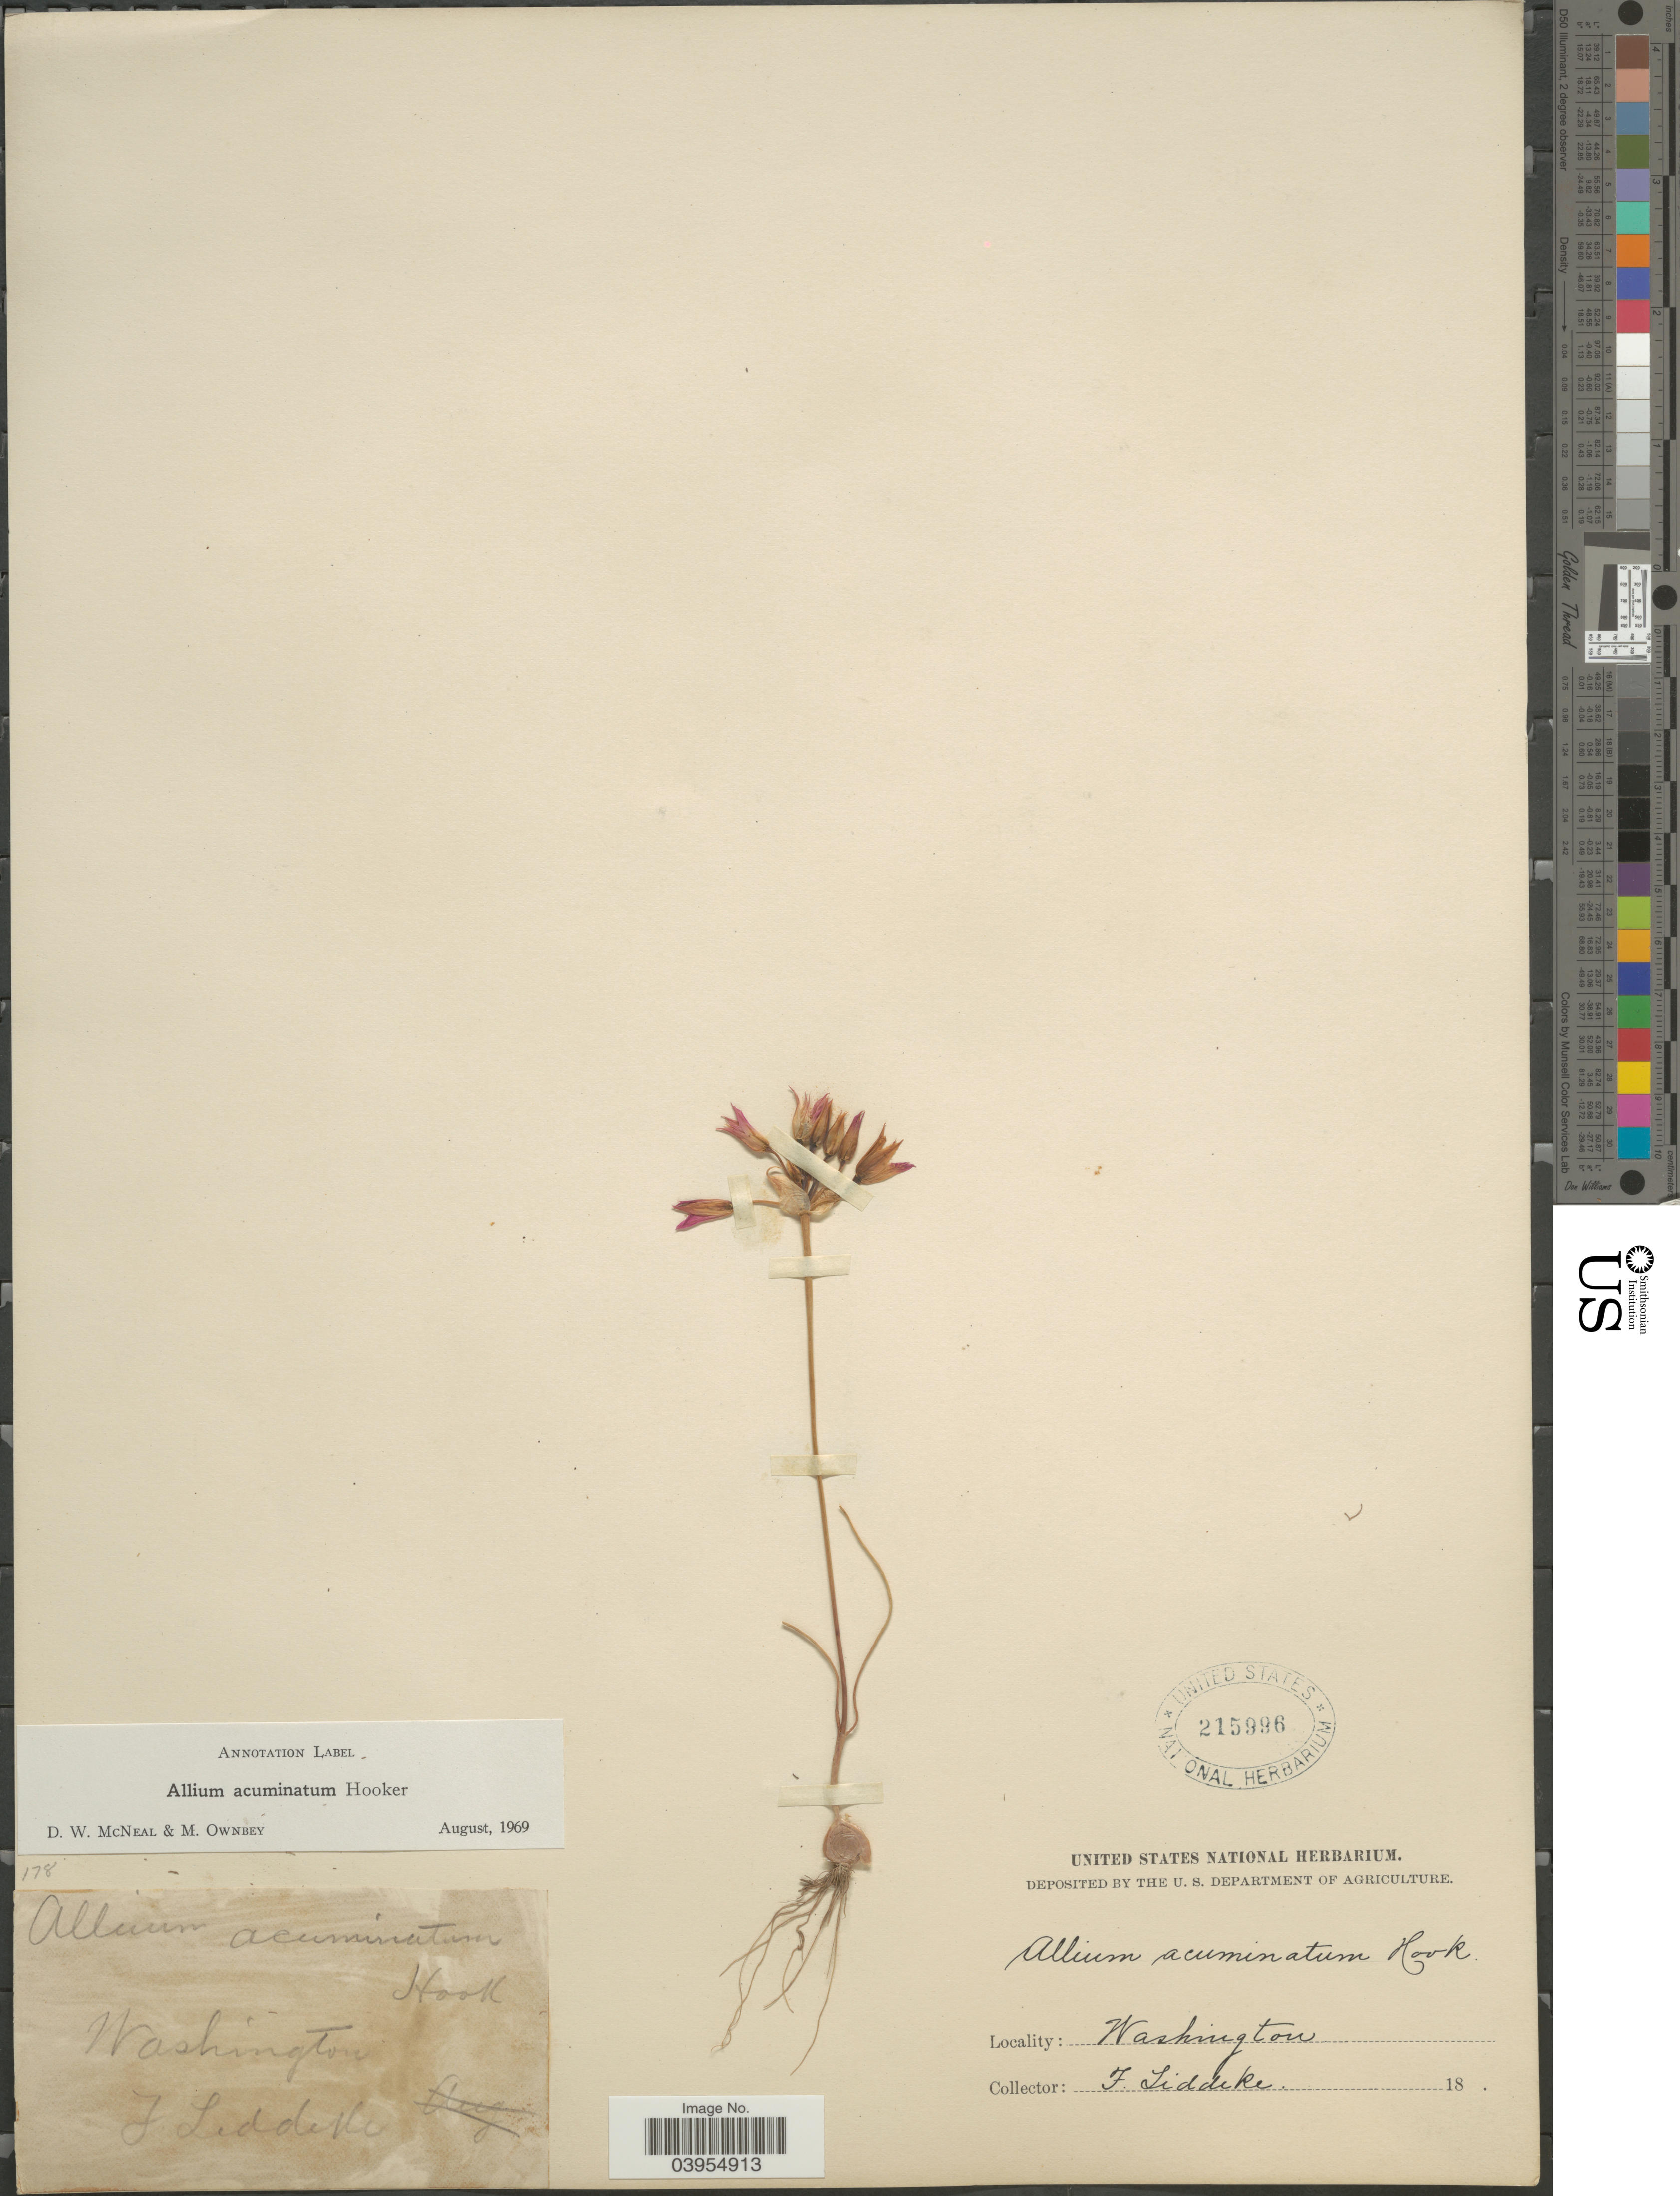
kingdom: Plantae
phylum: Tracheophyta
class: Liliopsida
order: Asparagales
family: Amaryllidaceae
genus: Allium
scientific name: Allium acuminatum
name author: Hook.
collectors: F. Liddeke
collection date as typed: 18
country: United States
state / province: Washington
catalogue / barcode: US 215996